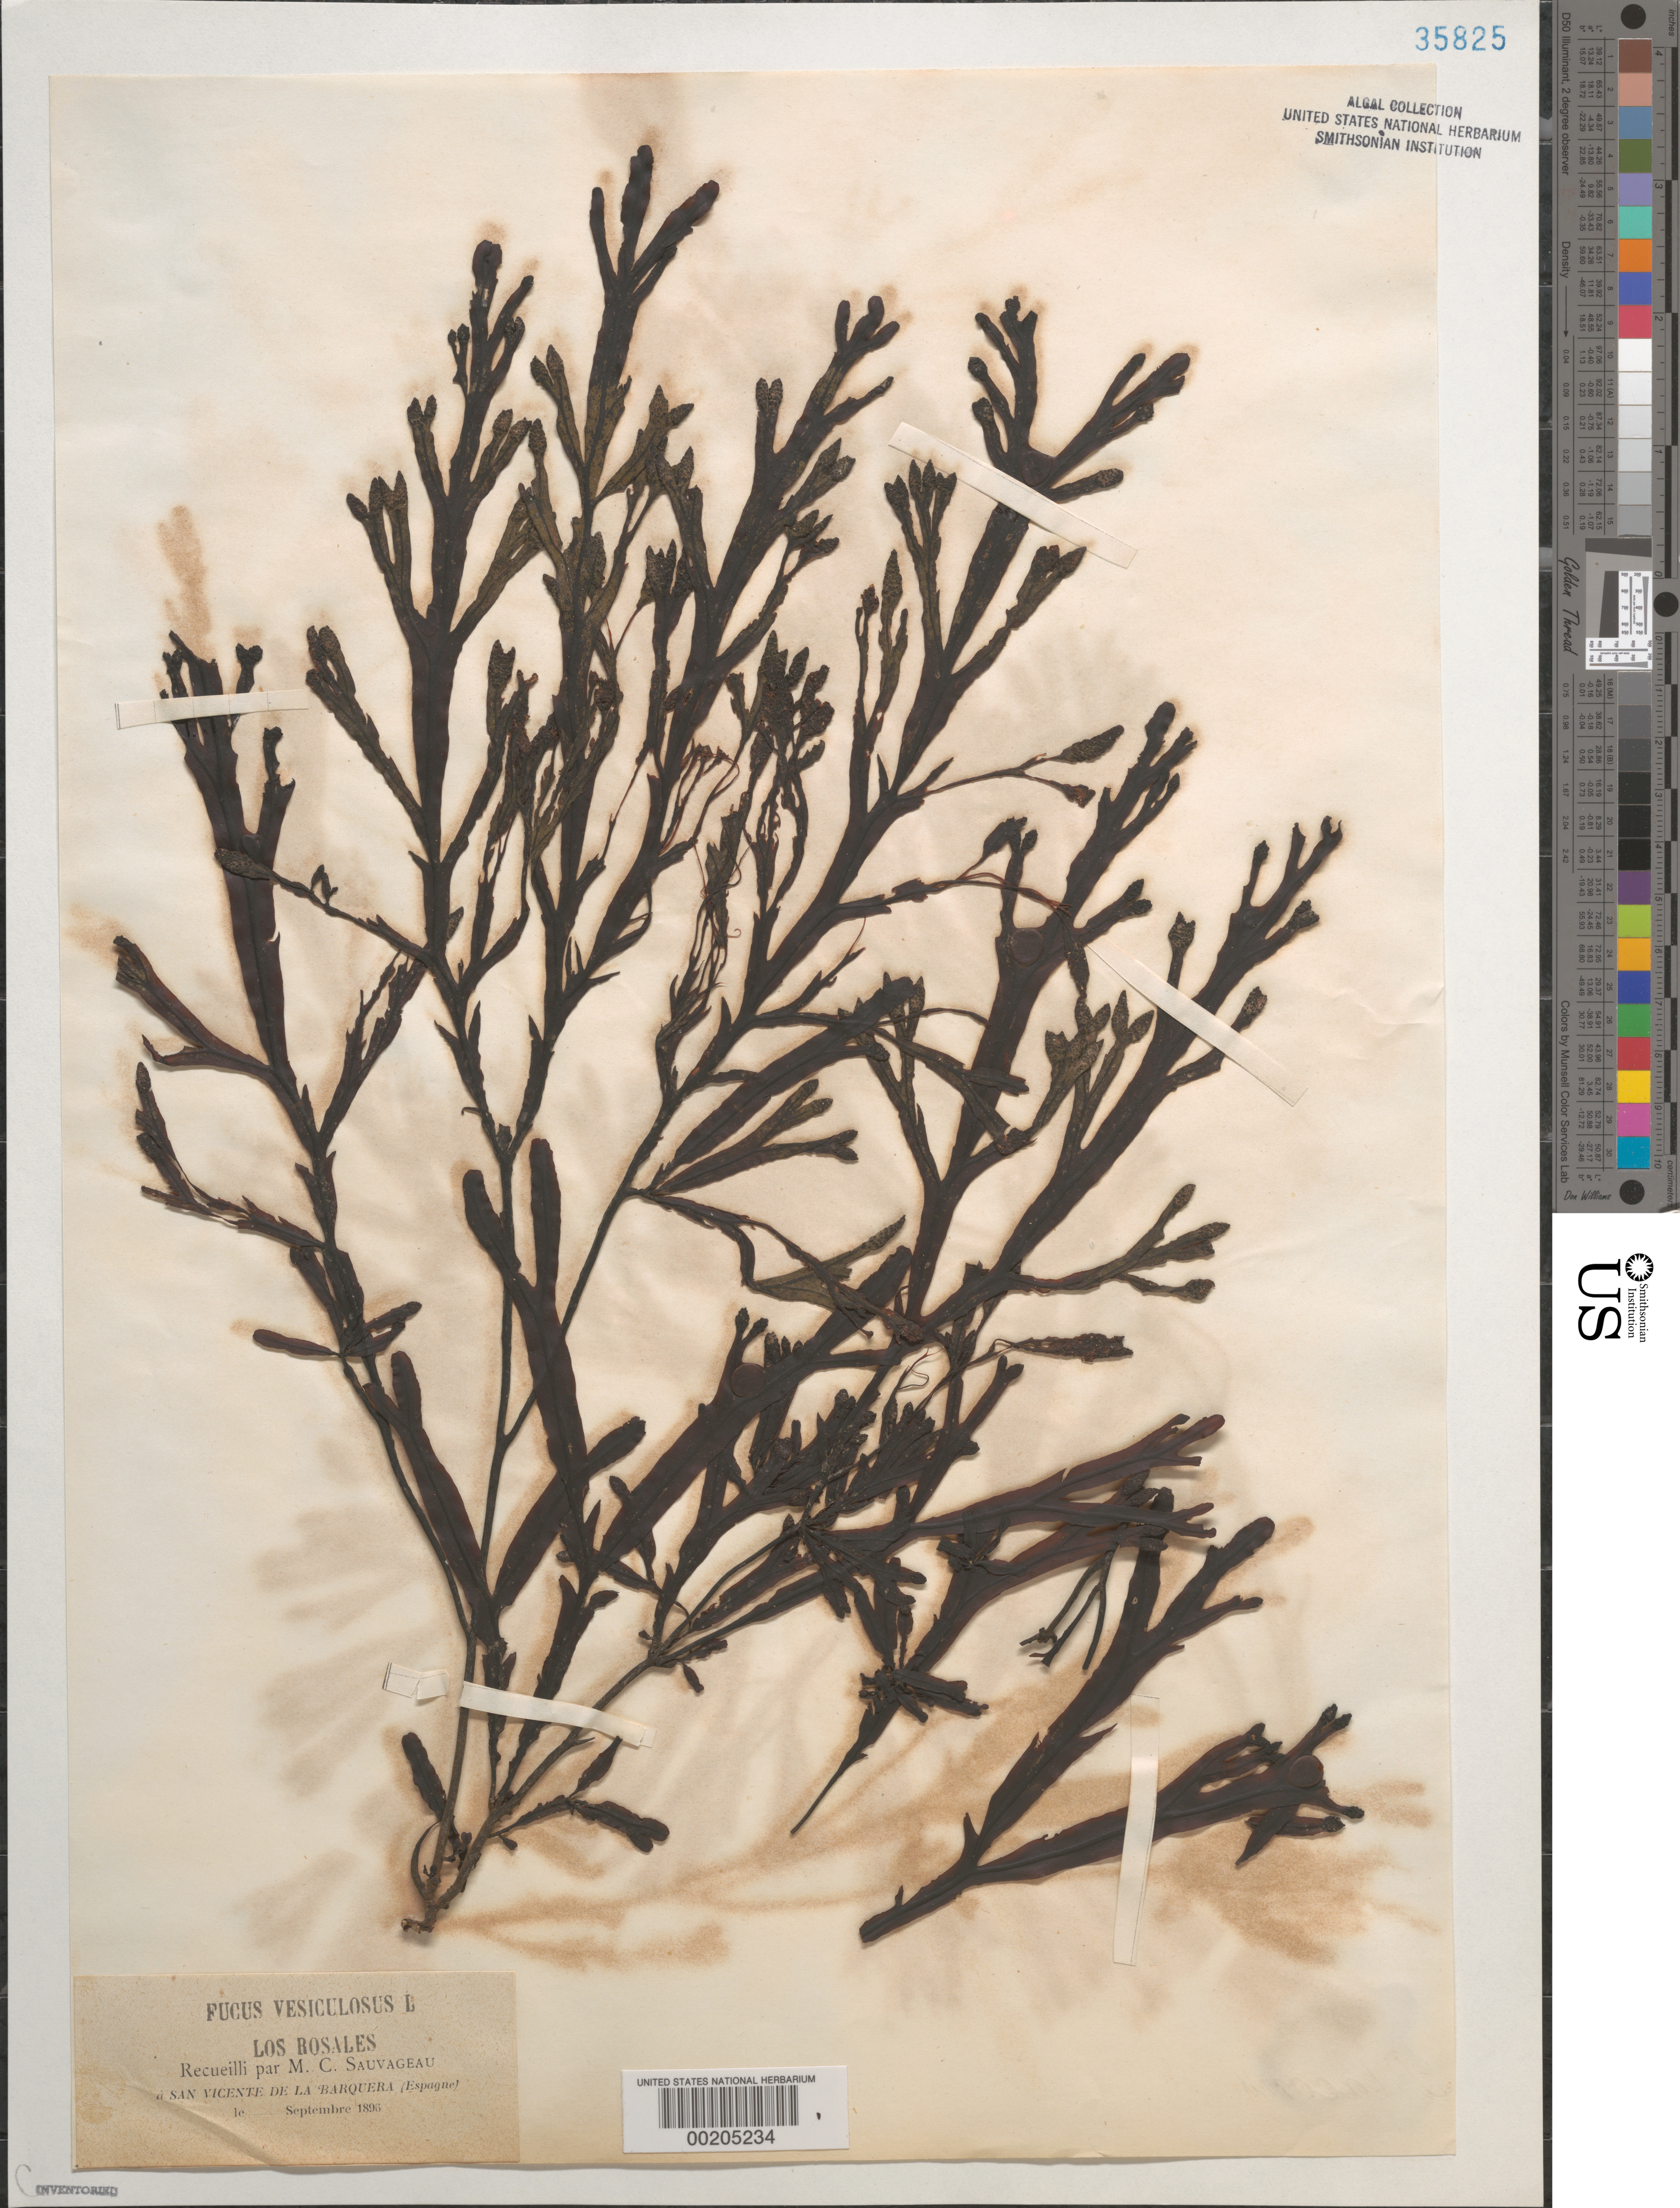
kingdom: Chromista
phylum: Ochrophyta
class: Phaeophyceae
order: Fucales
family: Fucaceae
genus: Fucus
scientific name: Fucus vesiculosus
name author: L.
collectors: C. F. Sauvageau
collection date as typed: Sep 1896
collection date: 1896-09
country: Spain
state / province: Cantabria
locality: San vicente de la barquera, los rosales. Santander.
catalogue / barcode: US 35825